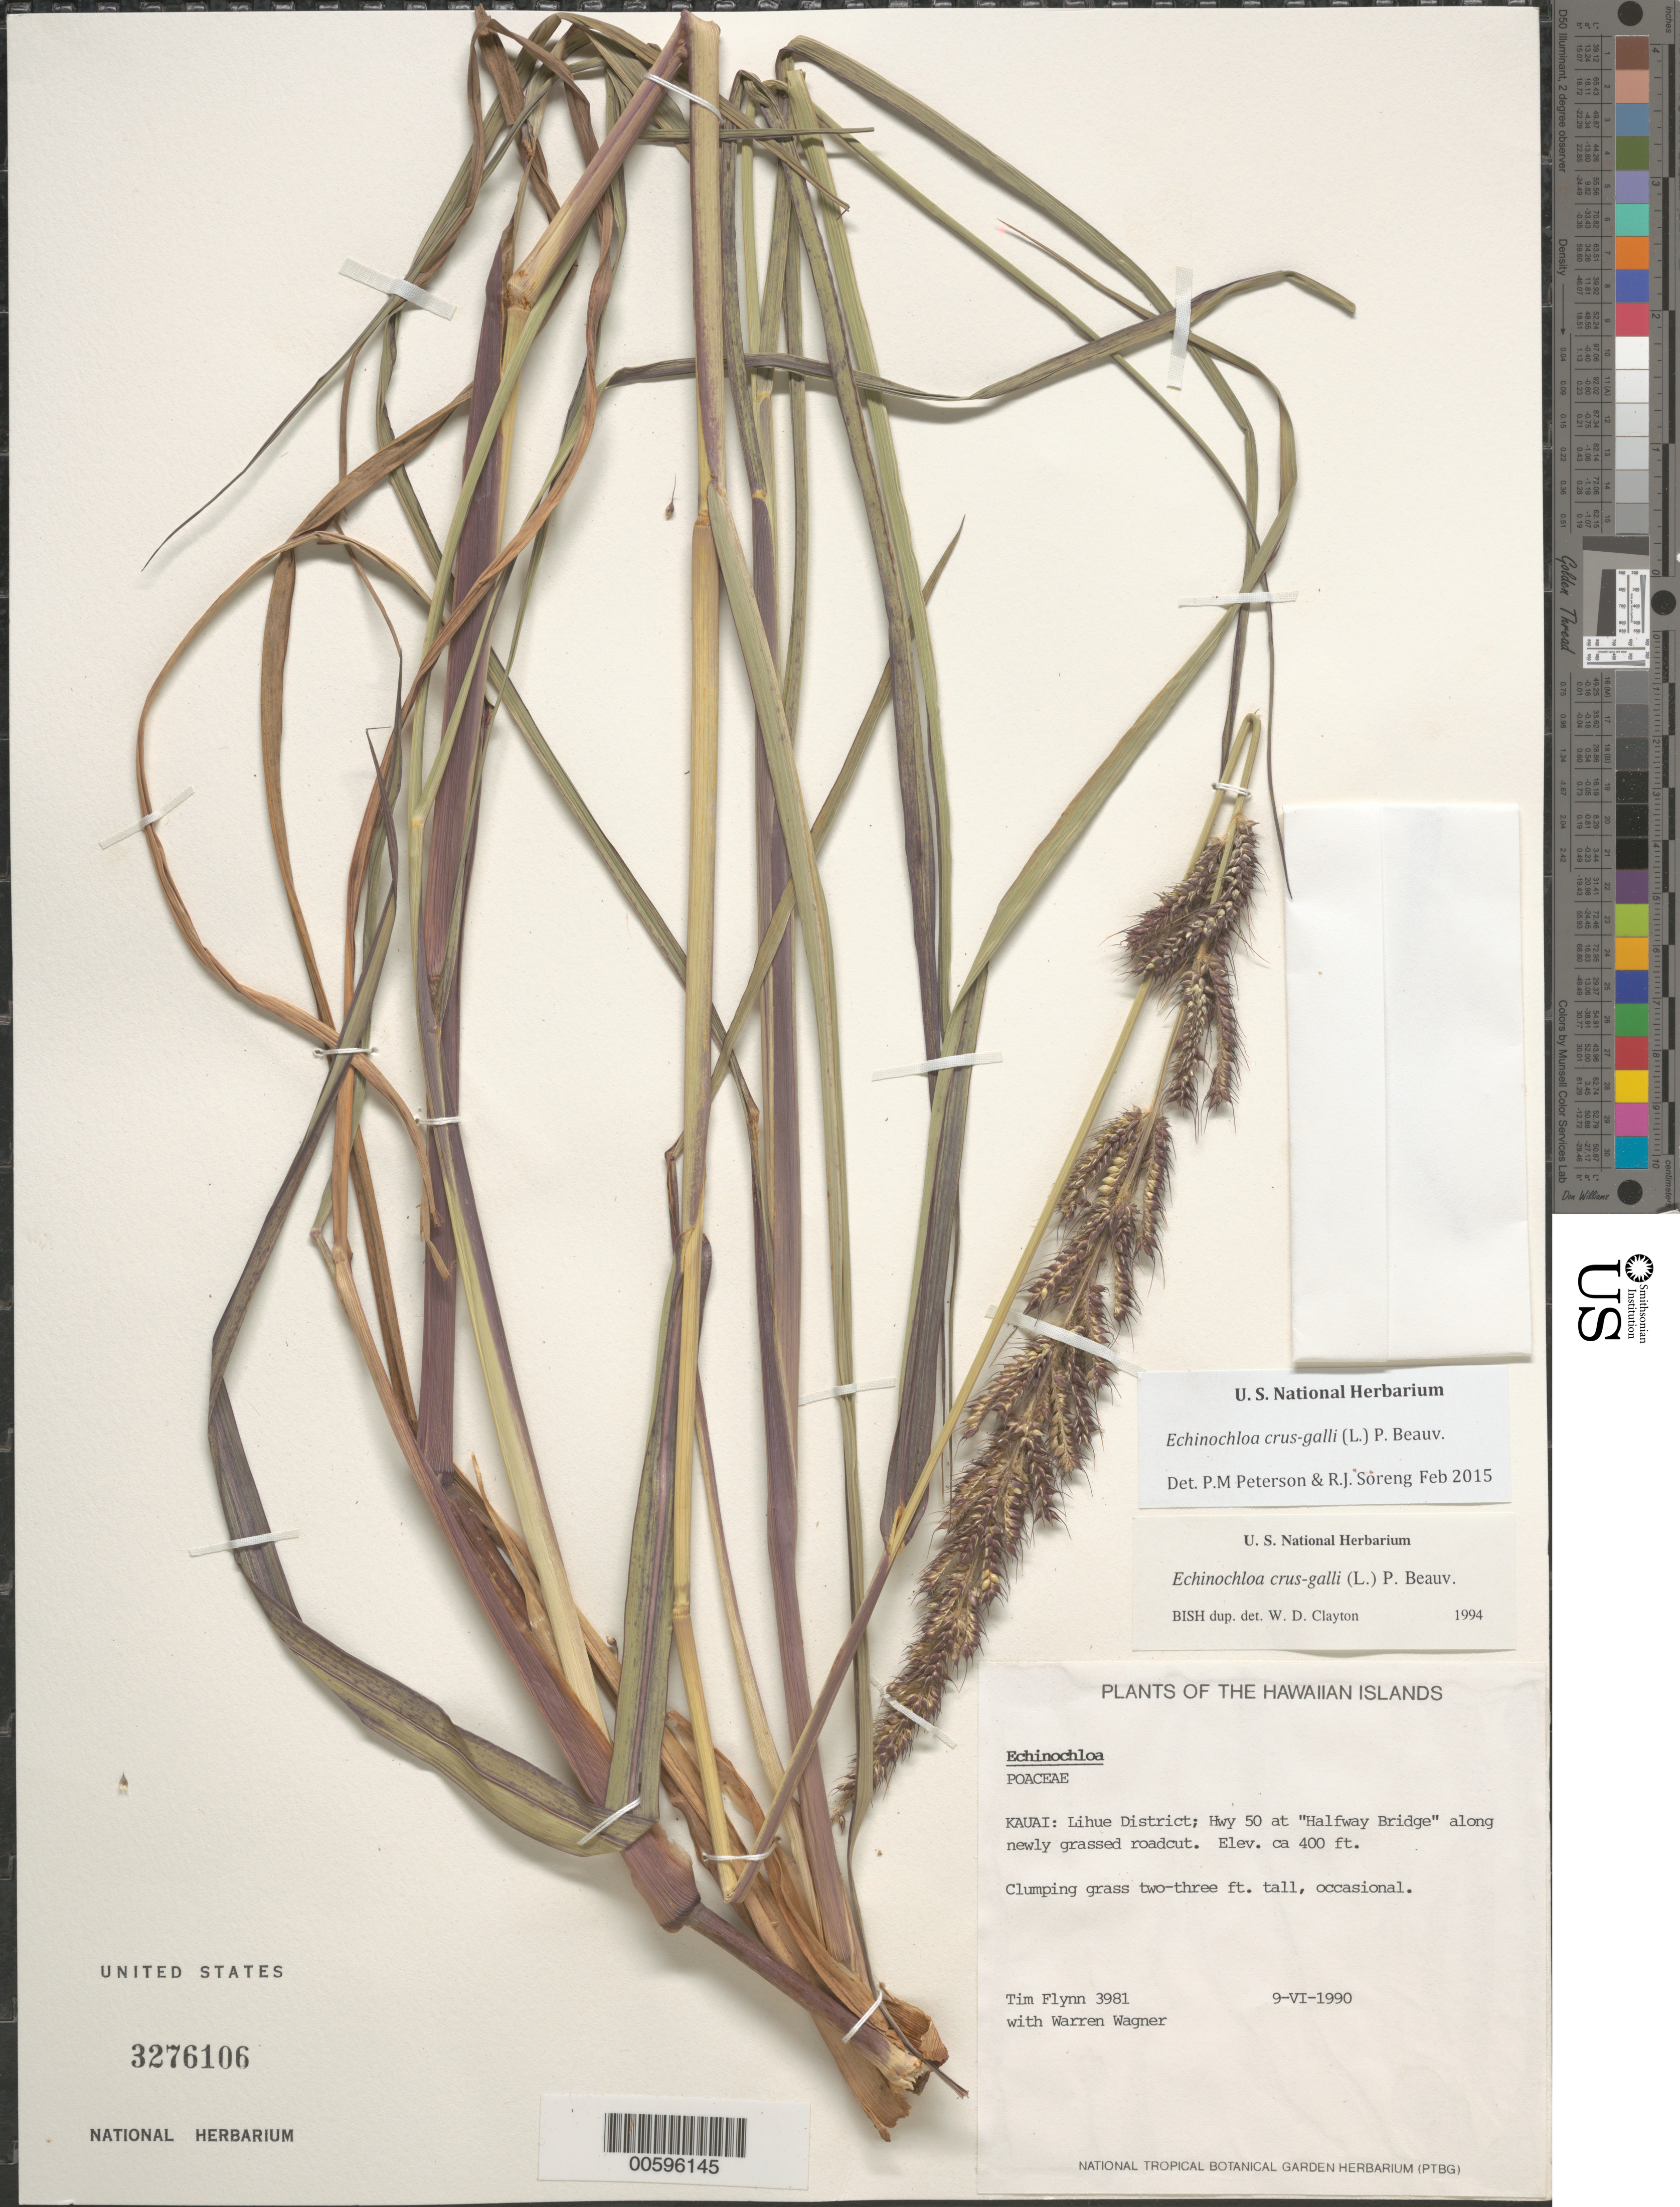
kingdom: Plantae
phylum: Tracheophyta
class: Liliopsida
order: Poales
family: Poaceae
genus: Echinochloa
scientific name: Echinochloa crus-galli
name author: (L.) P. Beauv.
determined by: Peterson, Paul M.; Soreng, Robert J.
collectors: T. W. Flynn & W. H. Wagner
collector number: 3981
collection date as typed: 9 Jun 1990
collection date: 1990-06-09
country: United States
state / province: Hawaii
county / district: Kauai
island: Kaua'i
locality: Lihue Dist; Hwy 50 at "Halfway Bridge" along roadcut.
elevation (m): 122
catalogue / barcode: US 3276106